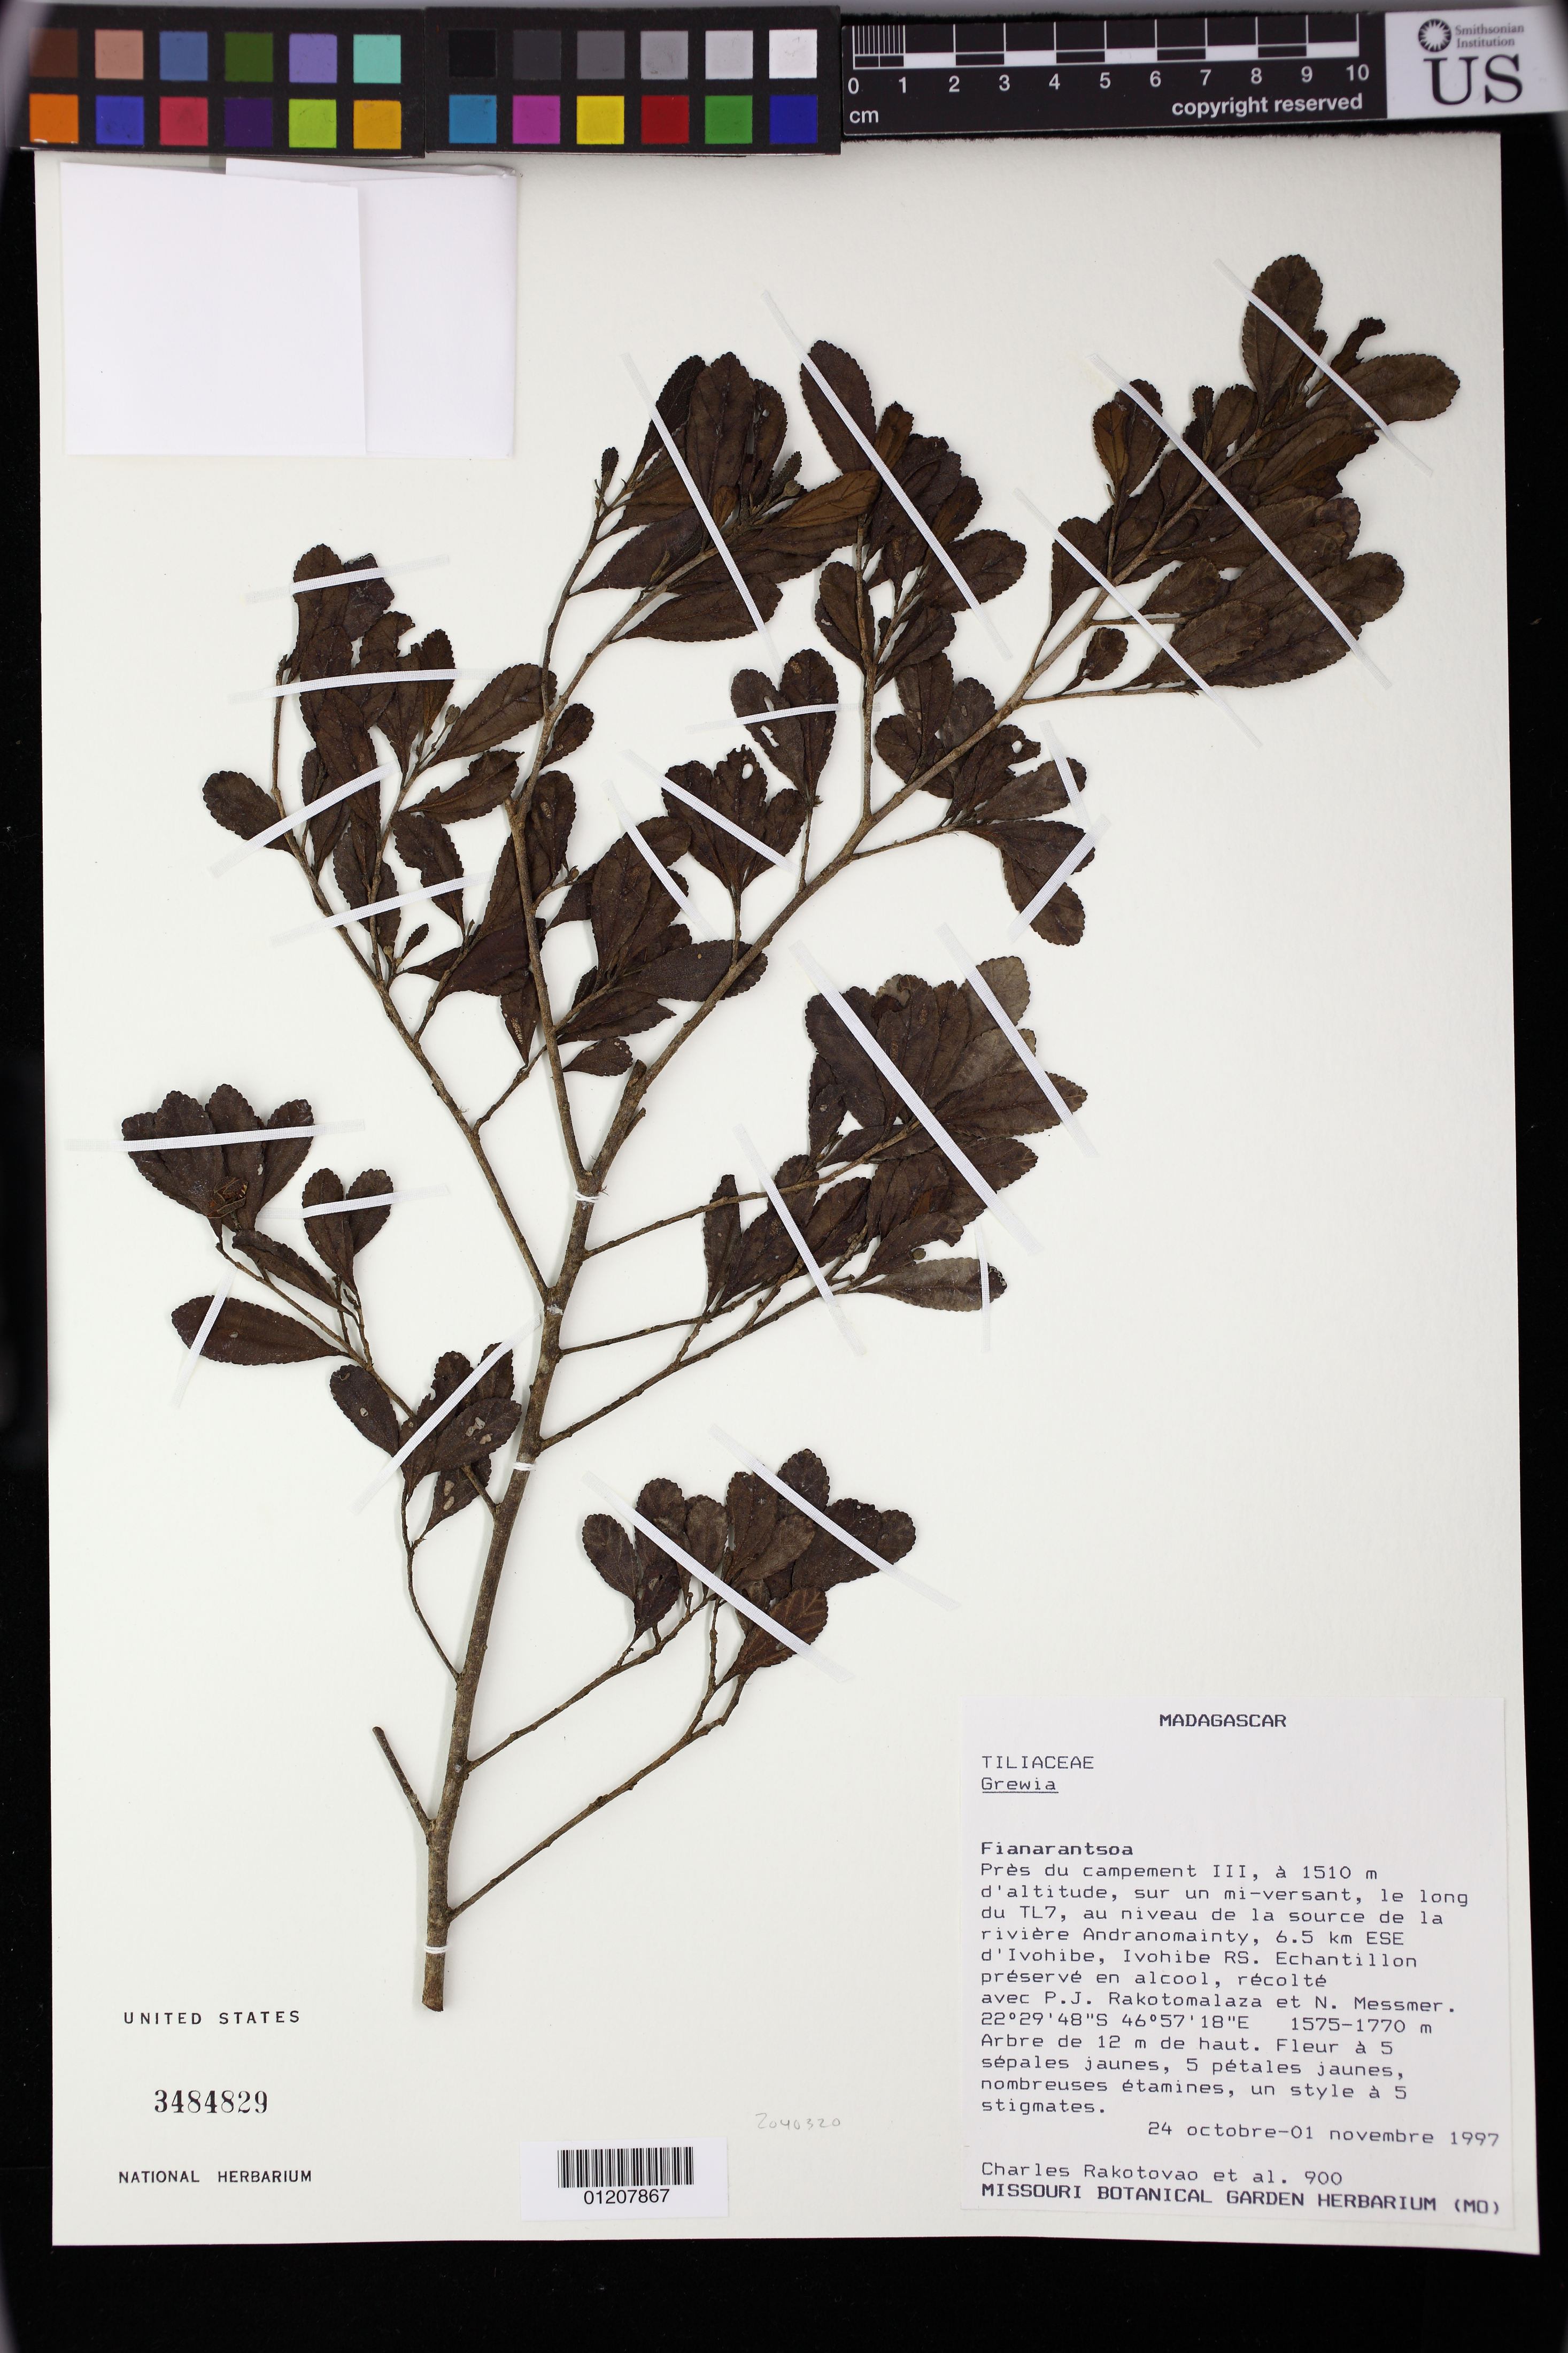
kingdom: Plantae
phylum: Tracheophyta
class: Magnoliopsida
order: Malvales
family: Malvaceae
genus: Grewia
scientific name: Grewia sp.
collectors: C. Rakotovao, P. Rakotomalaza & N. Messmer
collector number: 900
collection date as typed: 24 Oct 1997 to 01 Nov 1997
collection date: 1997-10-24/1997-11-01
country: Madagascar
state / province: Ihorombe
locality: Fianarantsoa.. Pres du campement III, a 1510 m d'altitude, sure un mi-versant, le long du TL7, au niveau de las source de las reviere Andranomainty, 6.5 km ESE d'Ivohibe, Ivohibe RS.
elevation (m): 1575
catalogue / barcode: US 3484829